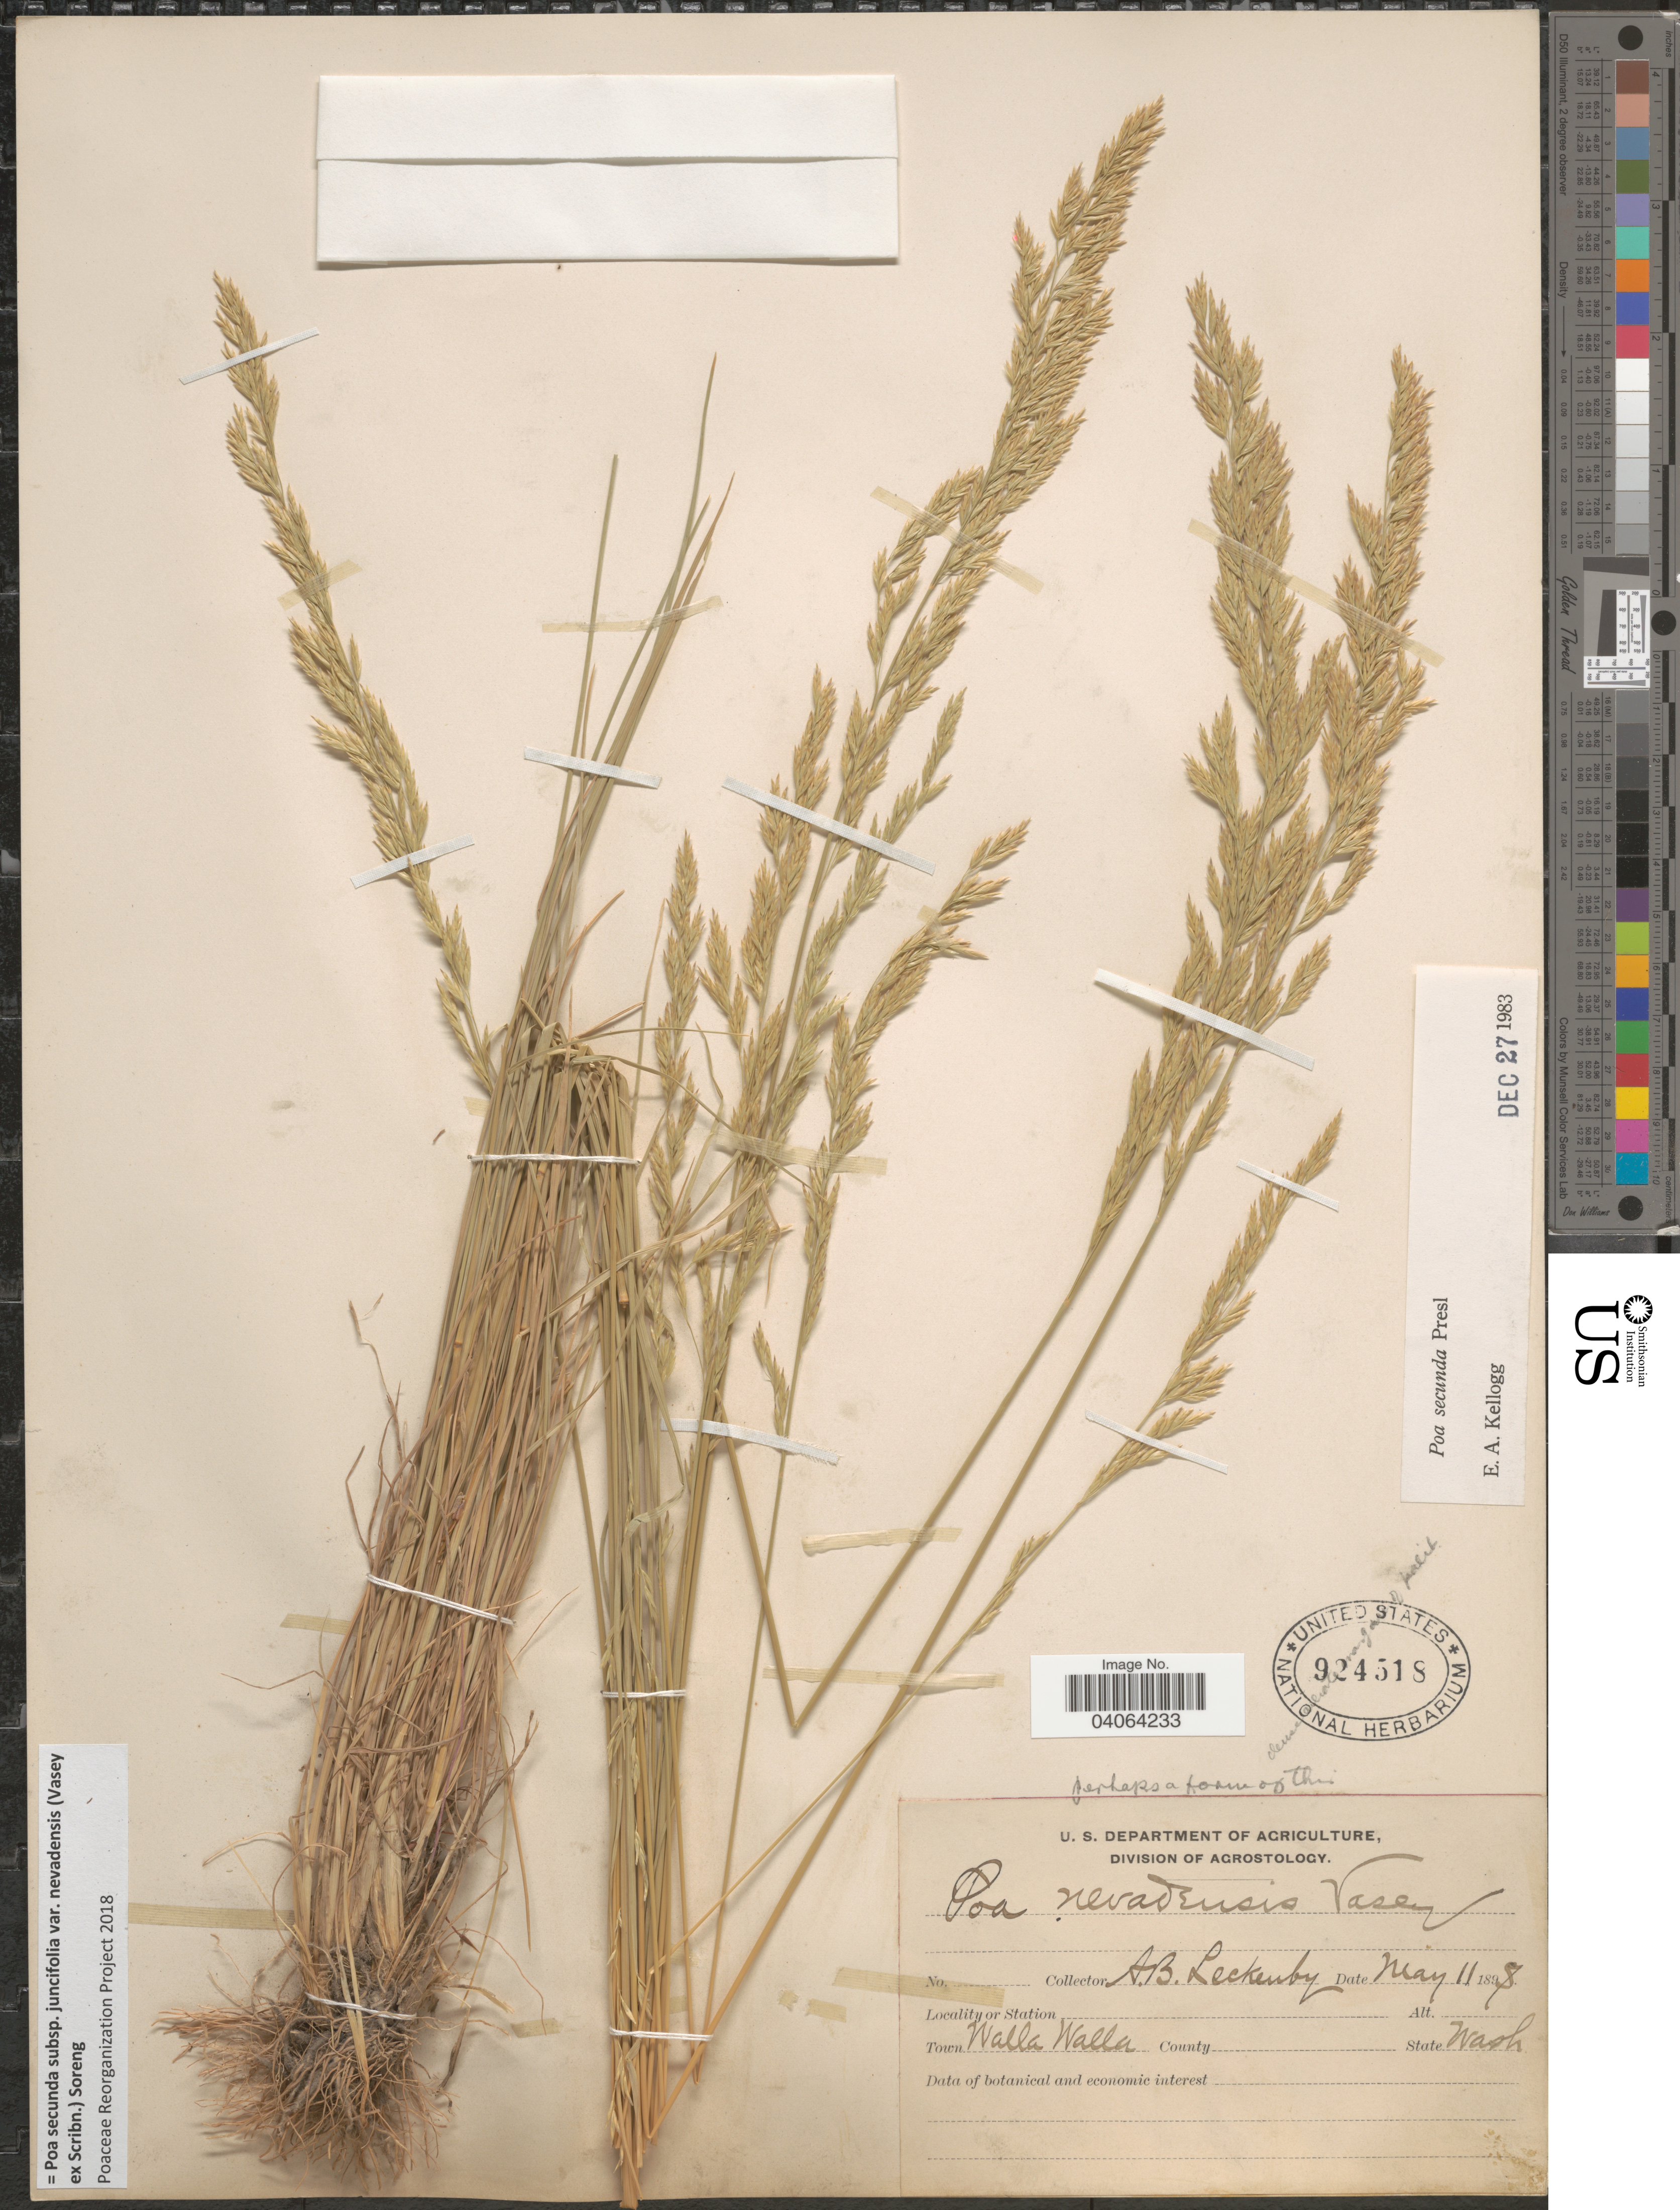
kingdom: Plantae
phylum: Tracheophyta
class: Liliopsida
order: Poales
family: Poaceae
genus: Poa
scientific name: Poa secunda subsp. juncifolia var. nevadensis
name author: (Vasey ex Scribn.) Soreng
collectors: A. Leckenby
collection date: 1897-05-11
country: United States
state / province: Washington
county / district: Walla Walla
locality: Town Walla Walla.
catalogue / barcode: US 924518